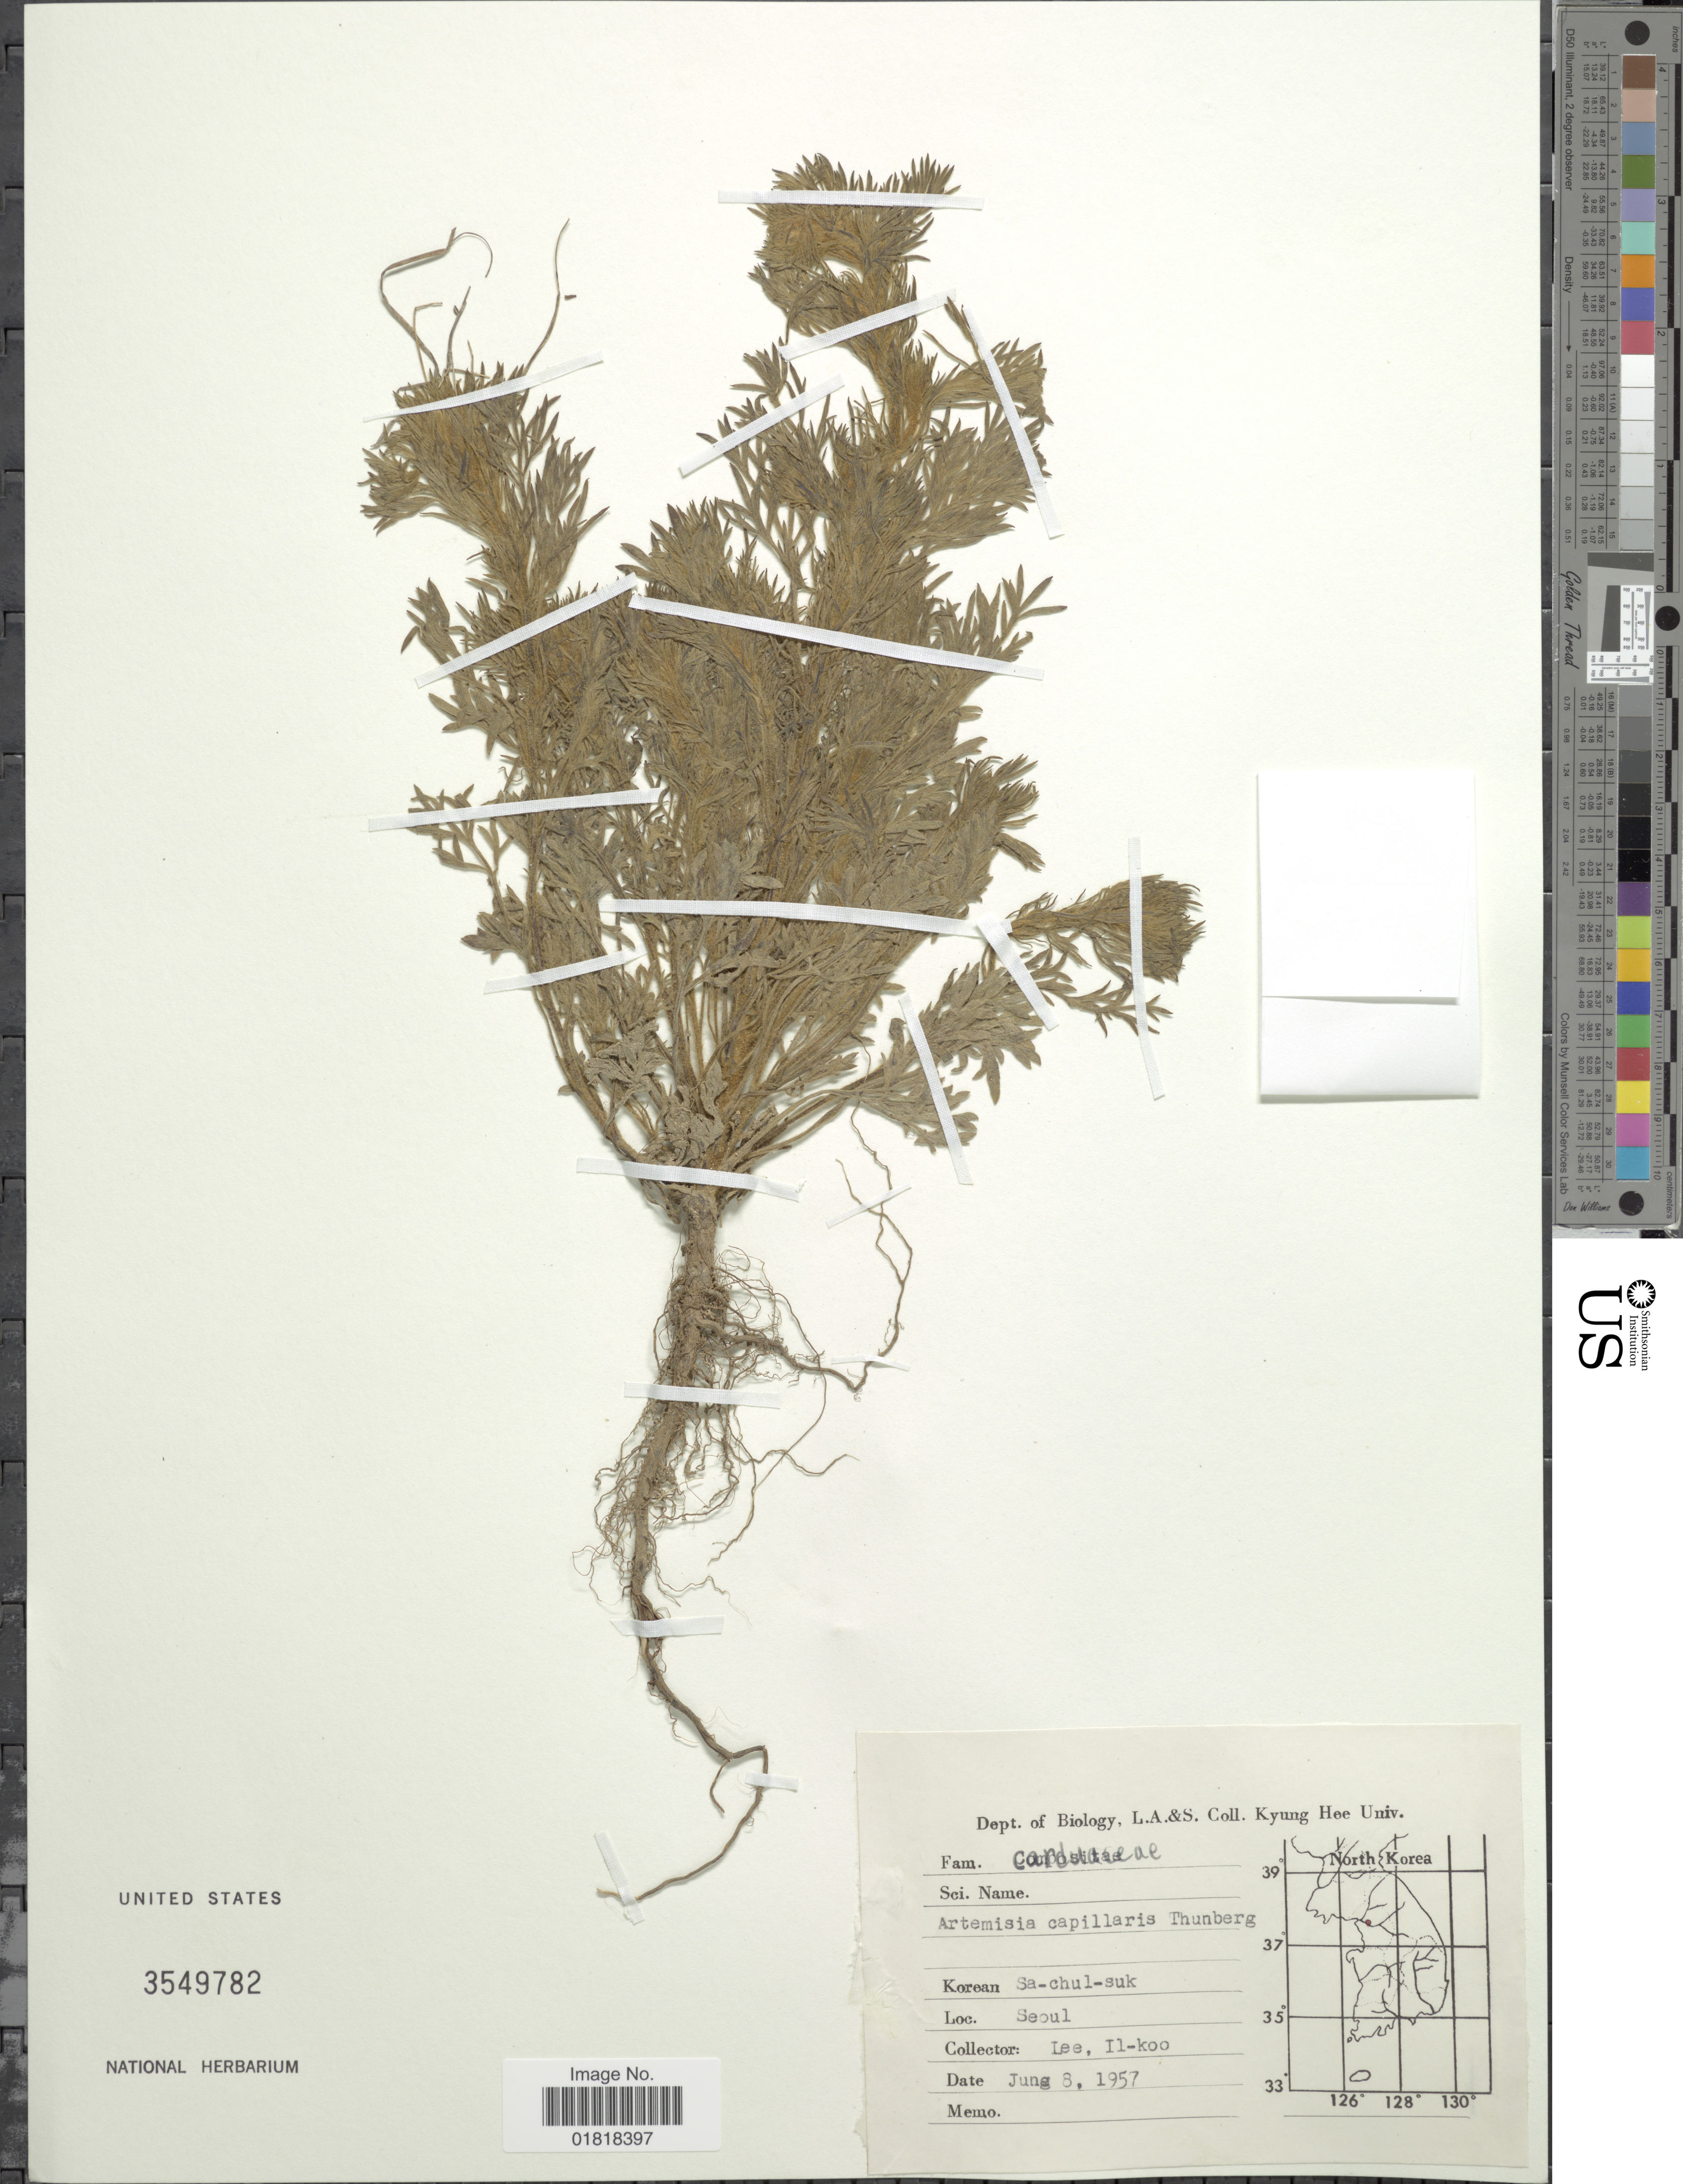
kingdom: Plantae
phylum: Tracheophyta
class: Magnoliopsida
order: Asterales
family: Asteraceae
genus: Artemisia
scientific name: Artemisia capillaris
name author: Thunb.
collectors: I. Lee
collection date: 1957-06-08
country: South Korea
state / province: Seoul Special City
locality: Seoul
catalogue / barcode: US 3549782